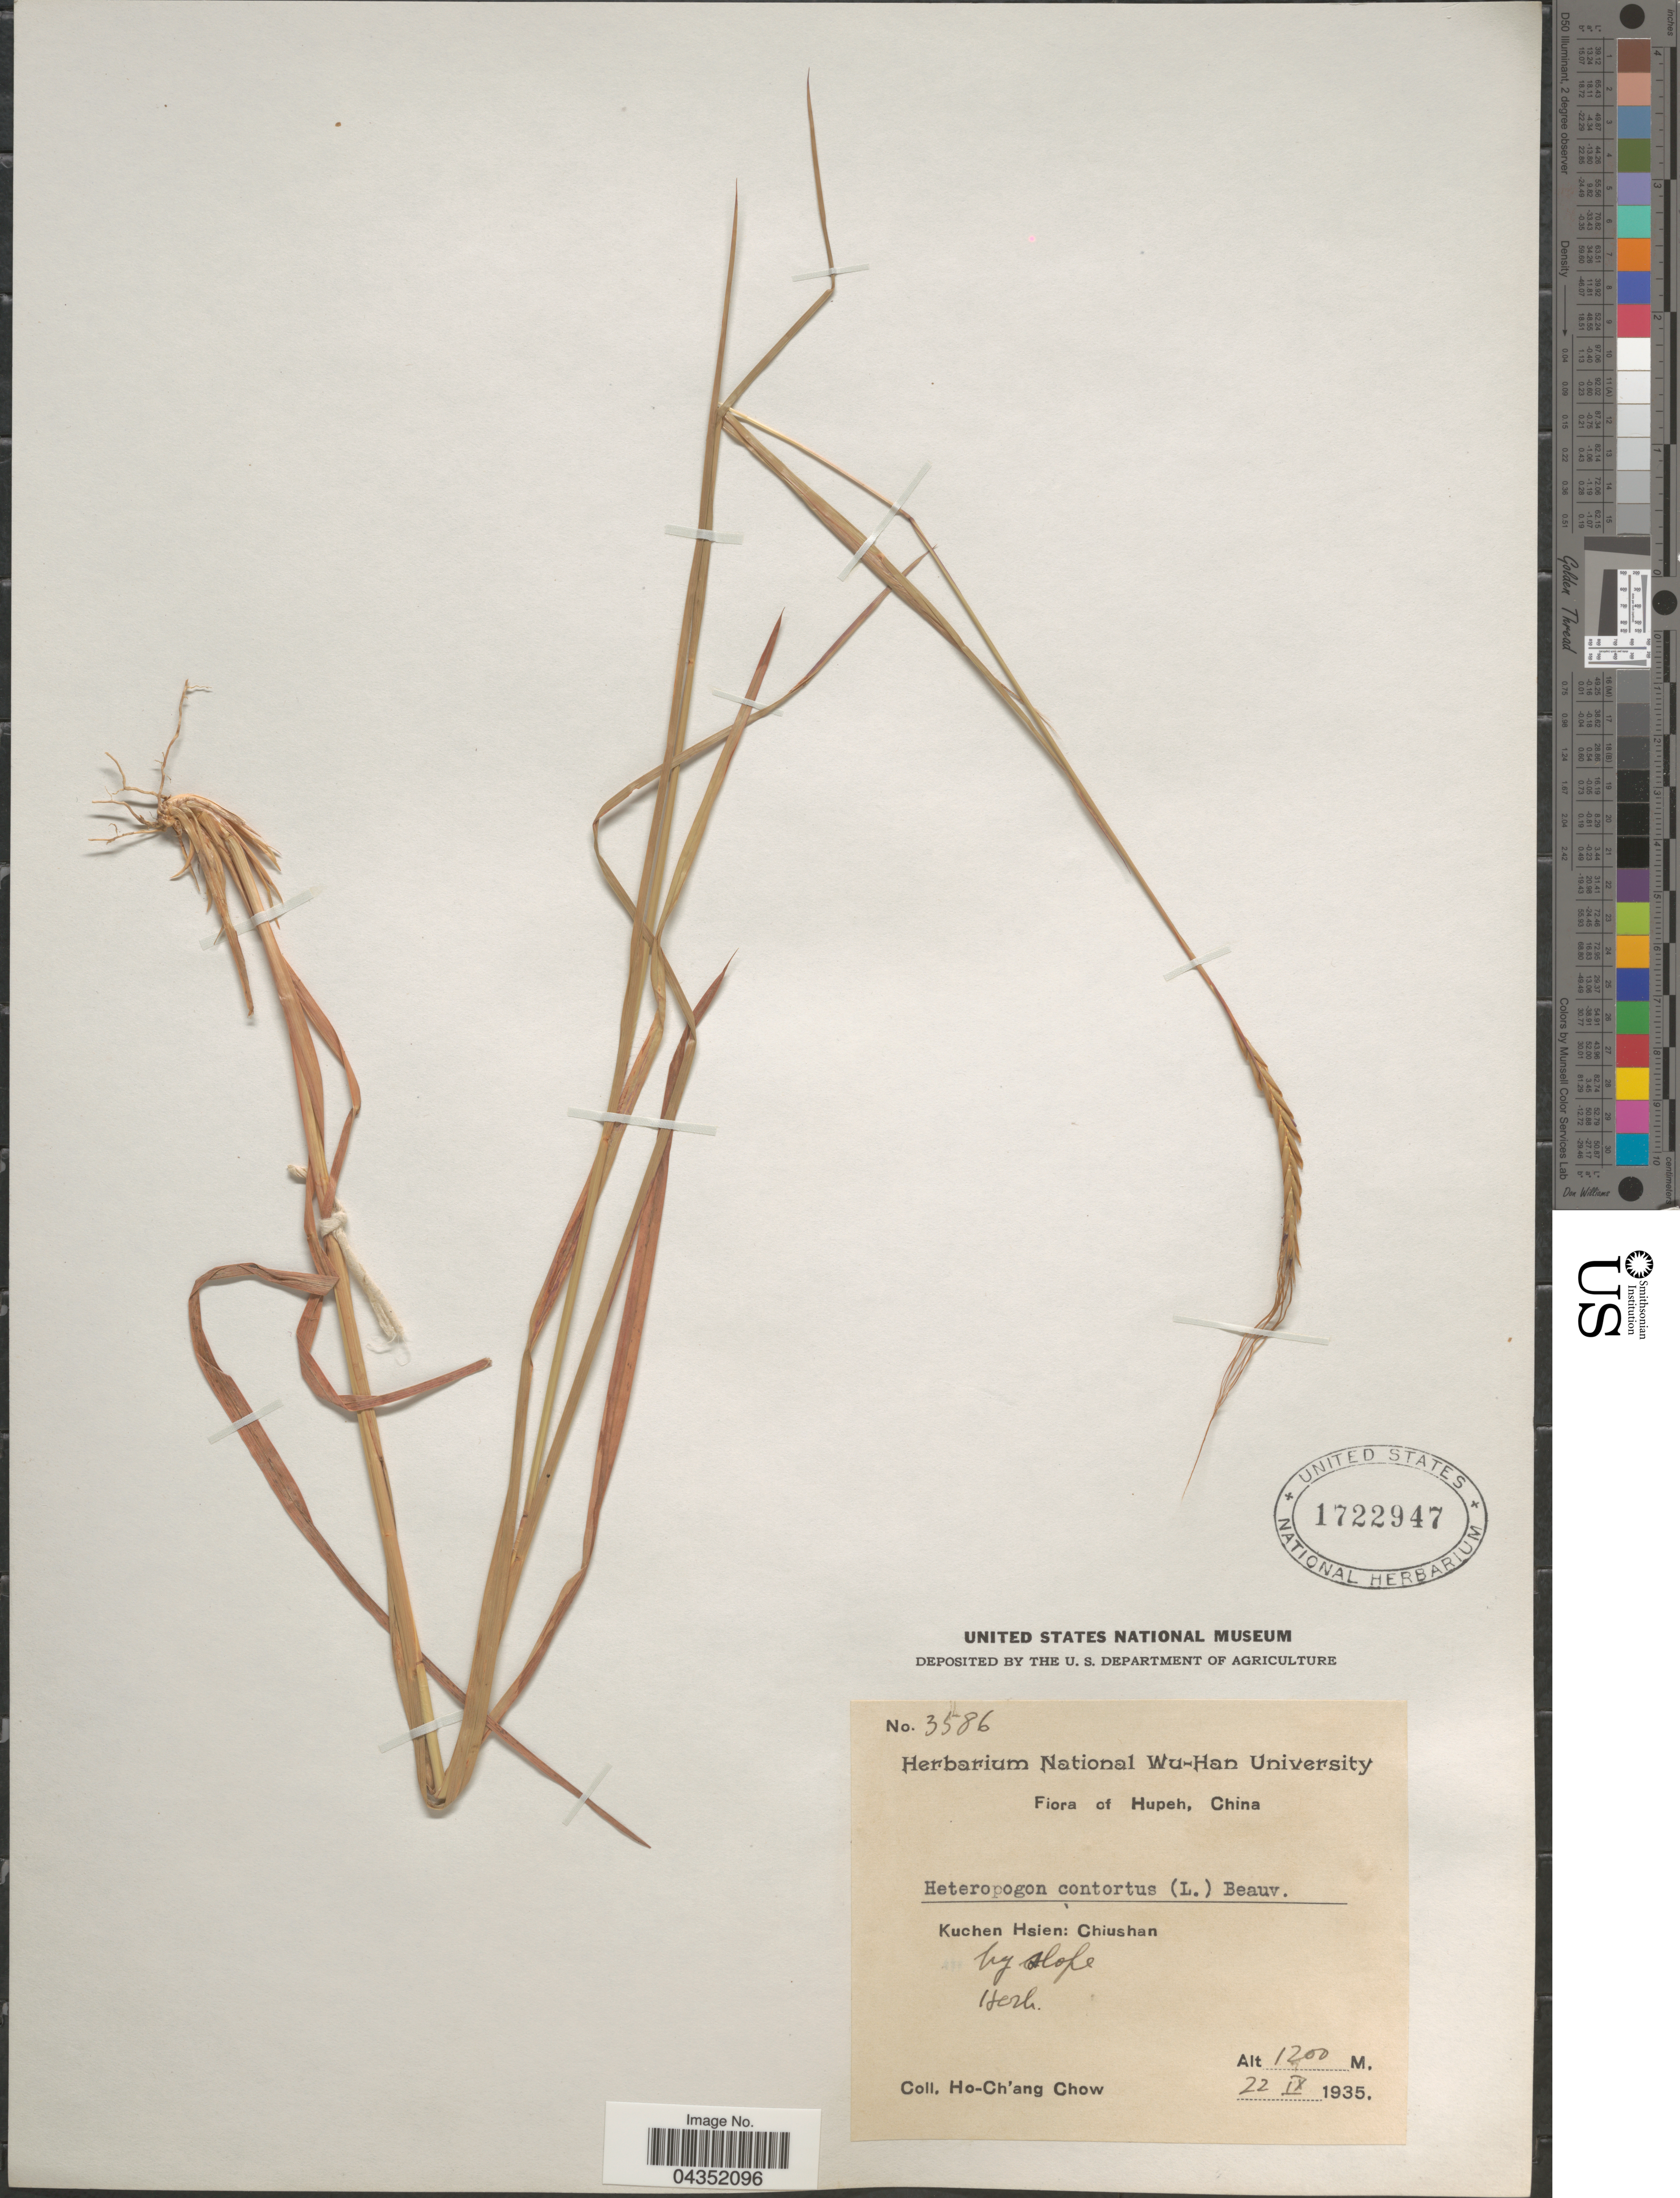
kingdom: Plantae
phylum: Tracheophyta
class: Liliopsida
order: Poales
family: Poaceae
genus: Heteropogon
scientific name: Heteropogon contortus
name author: (L.) P. Beauv. ex Roem. & Schult.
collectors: H. Chow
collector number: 3586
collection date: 1935-09-22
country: China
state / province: Hubei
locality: Hupeh. Kuchen Hsien: Chiushan.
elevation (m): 1200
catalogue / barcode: US 1722947